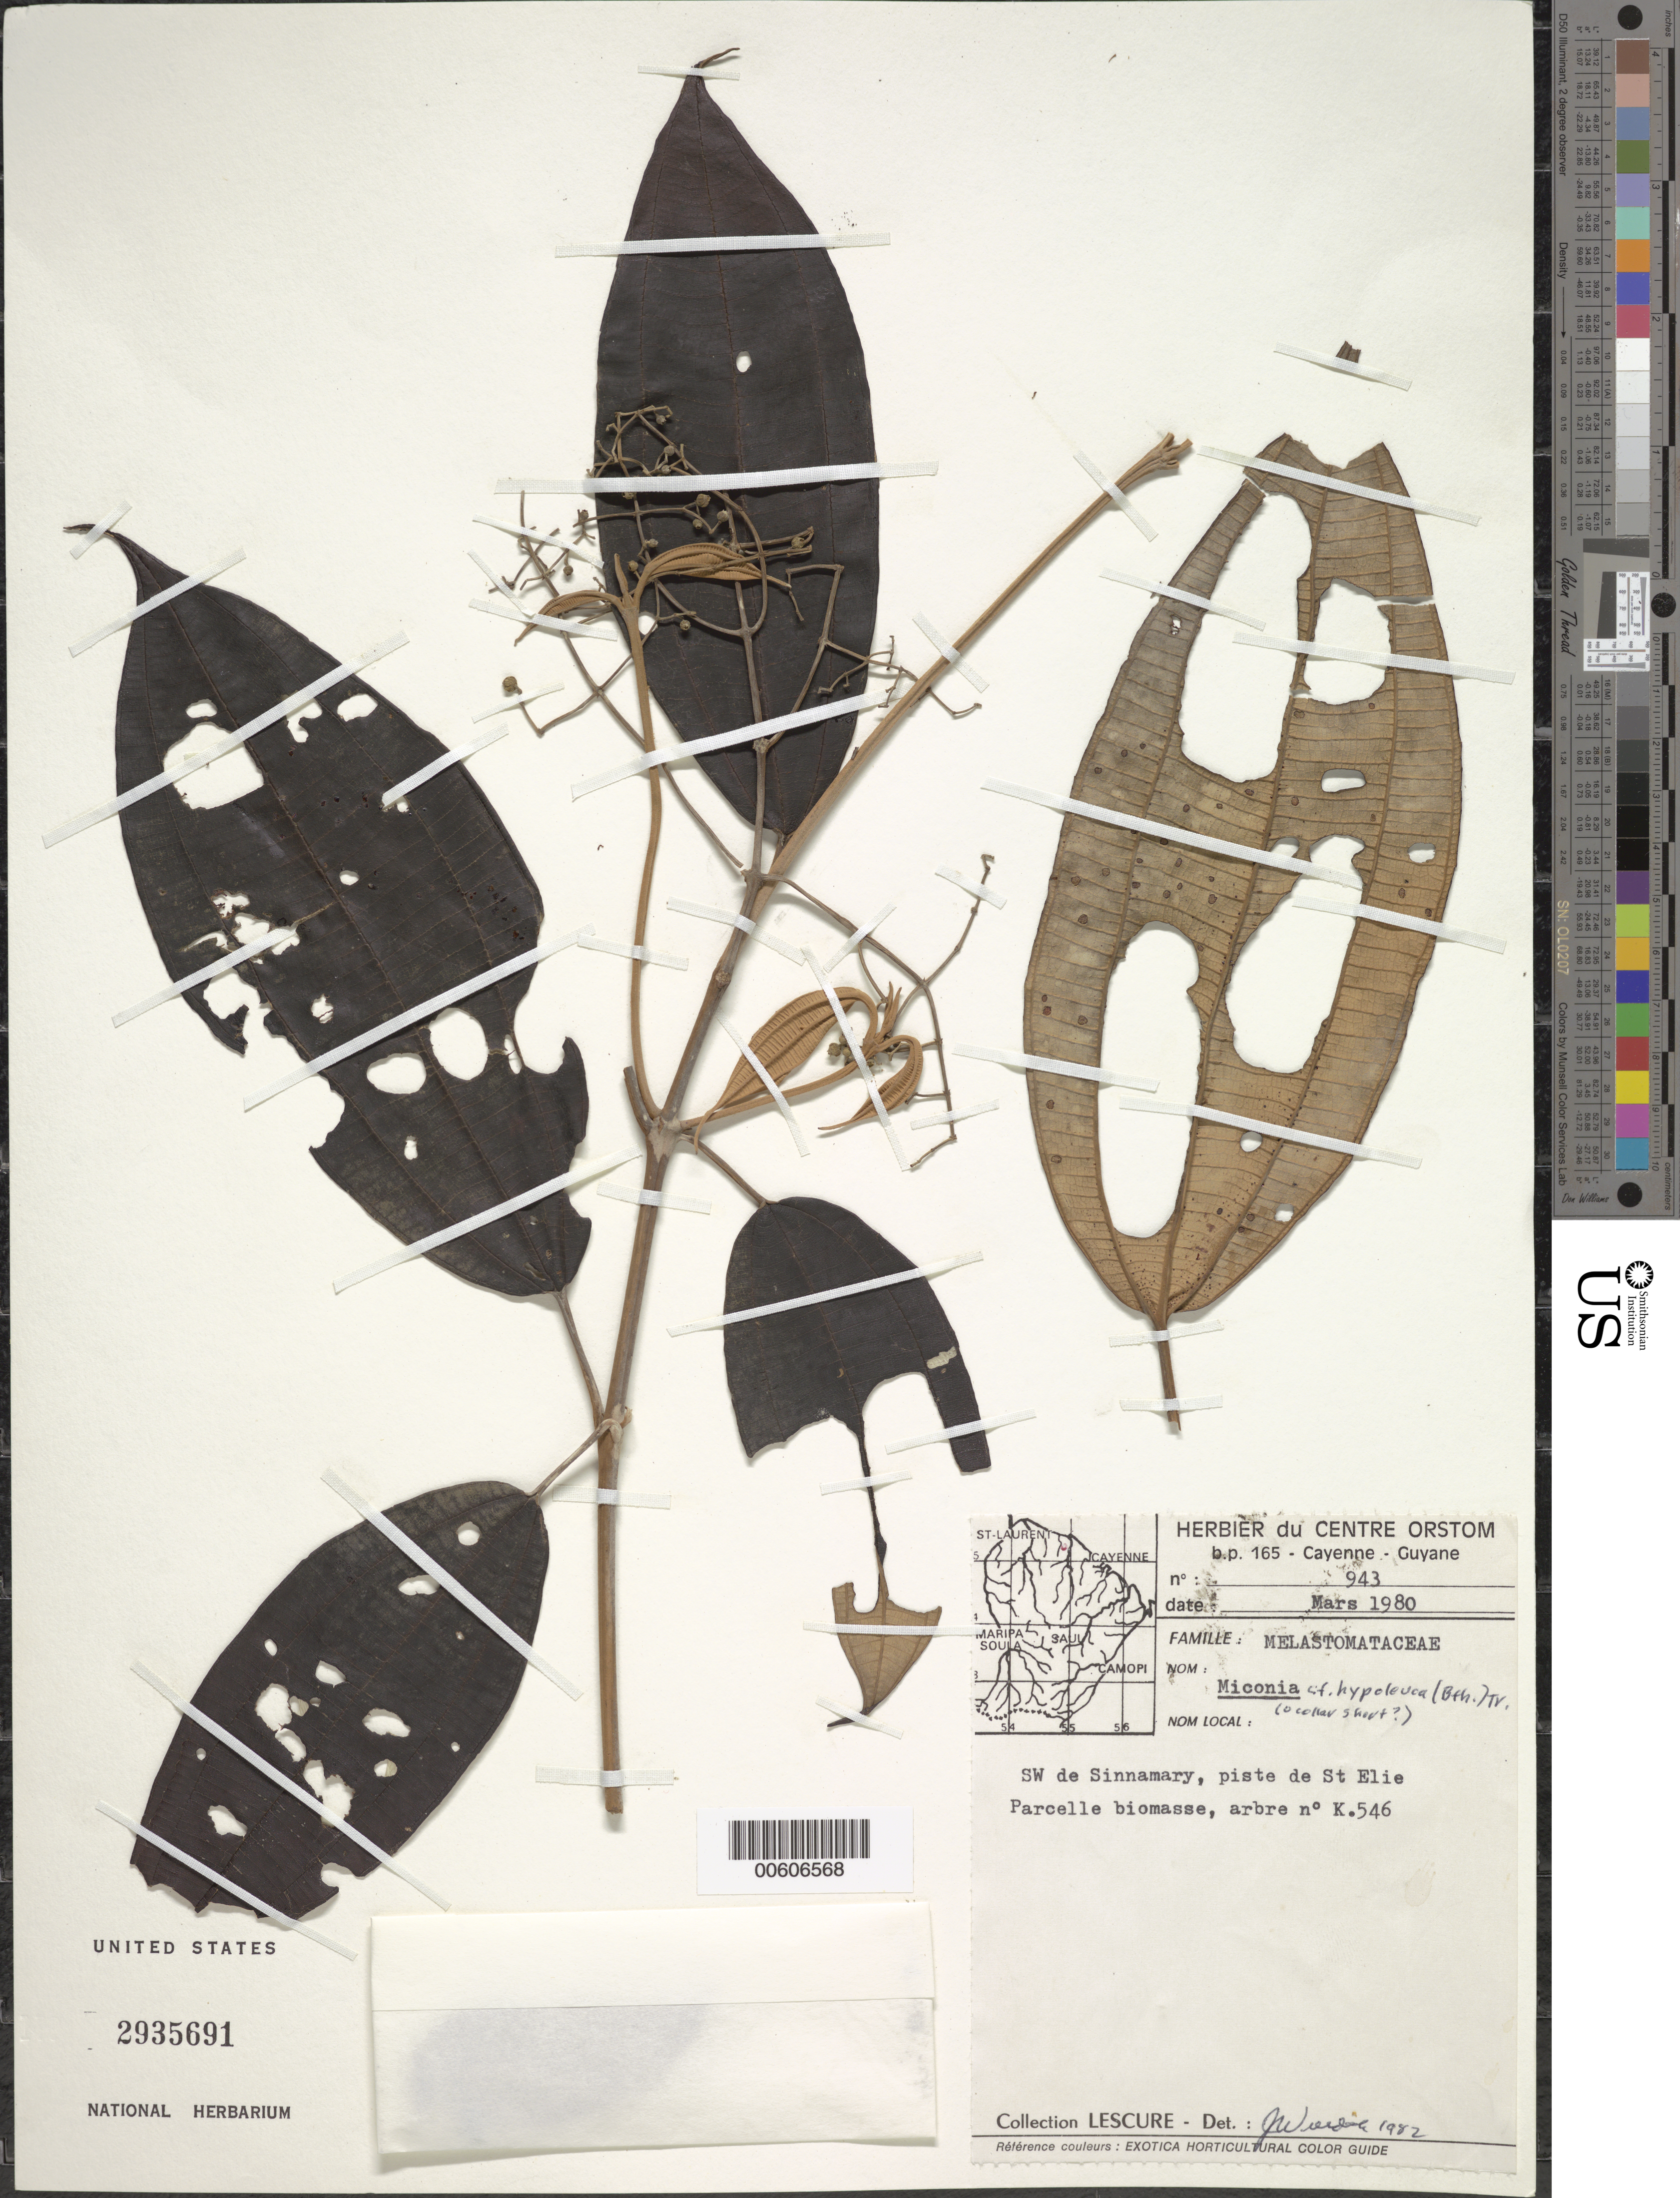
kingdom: Plantae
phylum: Tracheophyta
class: Magnoliopsida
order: Myrtales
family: Melastomataceae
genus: Miconia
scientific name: Miconia hypoleuca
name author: (Benth.) Triana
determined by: Wurdack, John J., (US), US (UNITED STATES)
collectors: J.-P. Lescure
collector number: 943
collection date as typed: Mar-80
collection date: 1980-03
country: French Guiana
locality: Piste de Saint-Élie, SW de Sinnamary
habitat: Parcelle biomasse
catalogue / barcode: US 2935691